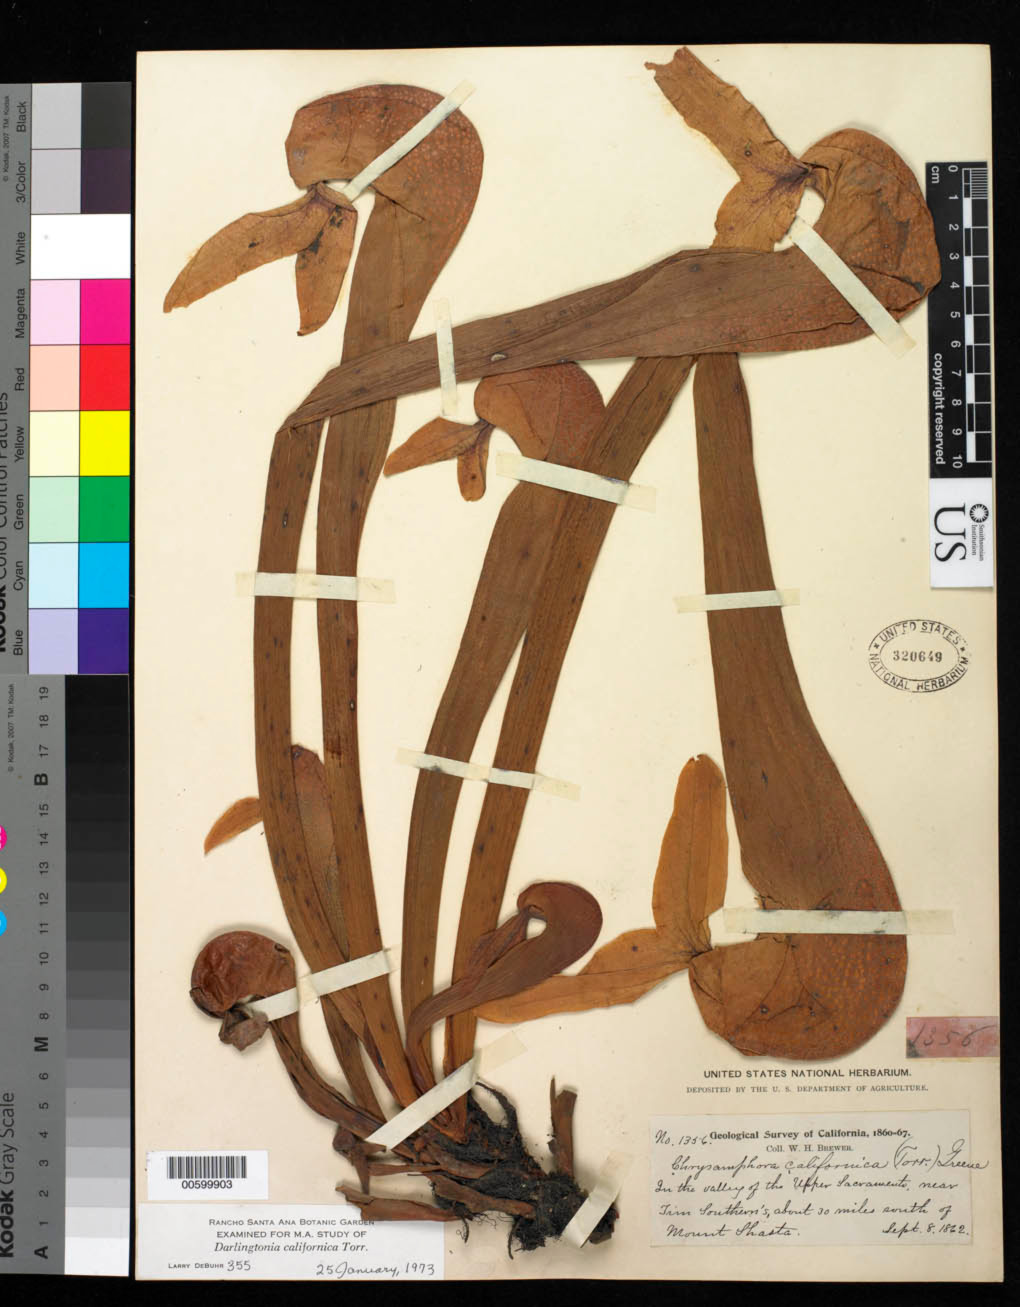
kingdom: Plantae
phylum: Tracheophyta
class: Magnoliopsida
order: Ericales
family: Sarraceniaceae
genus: Darlingtonia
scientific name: Darlingtonia californica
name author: Torr.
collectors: W. H. Brewer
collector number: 1356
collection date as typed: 08 Sep 1862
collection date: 1862-09-08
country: United States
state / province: California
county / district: Sacramento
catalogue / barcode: US 320649